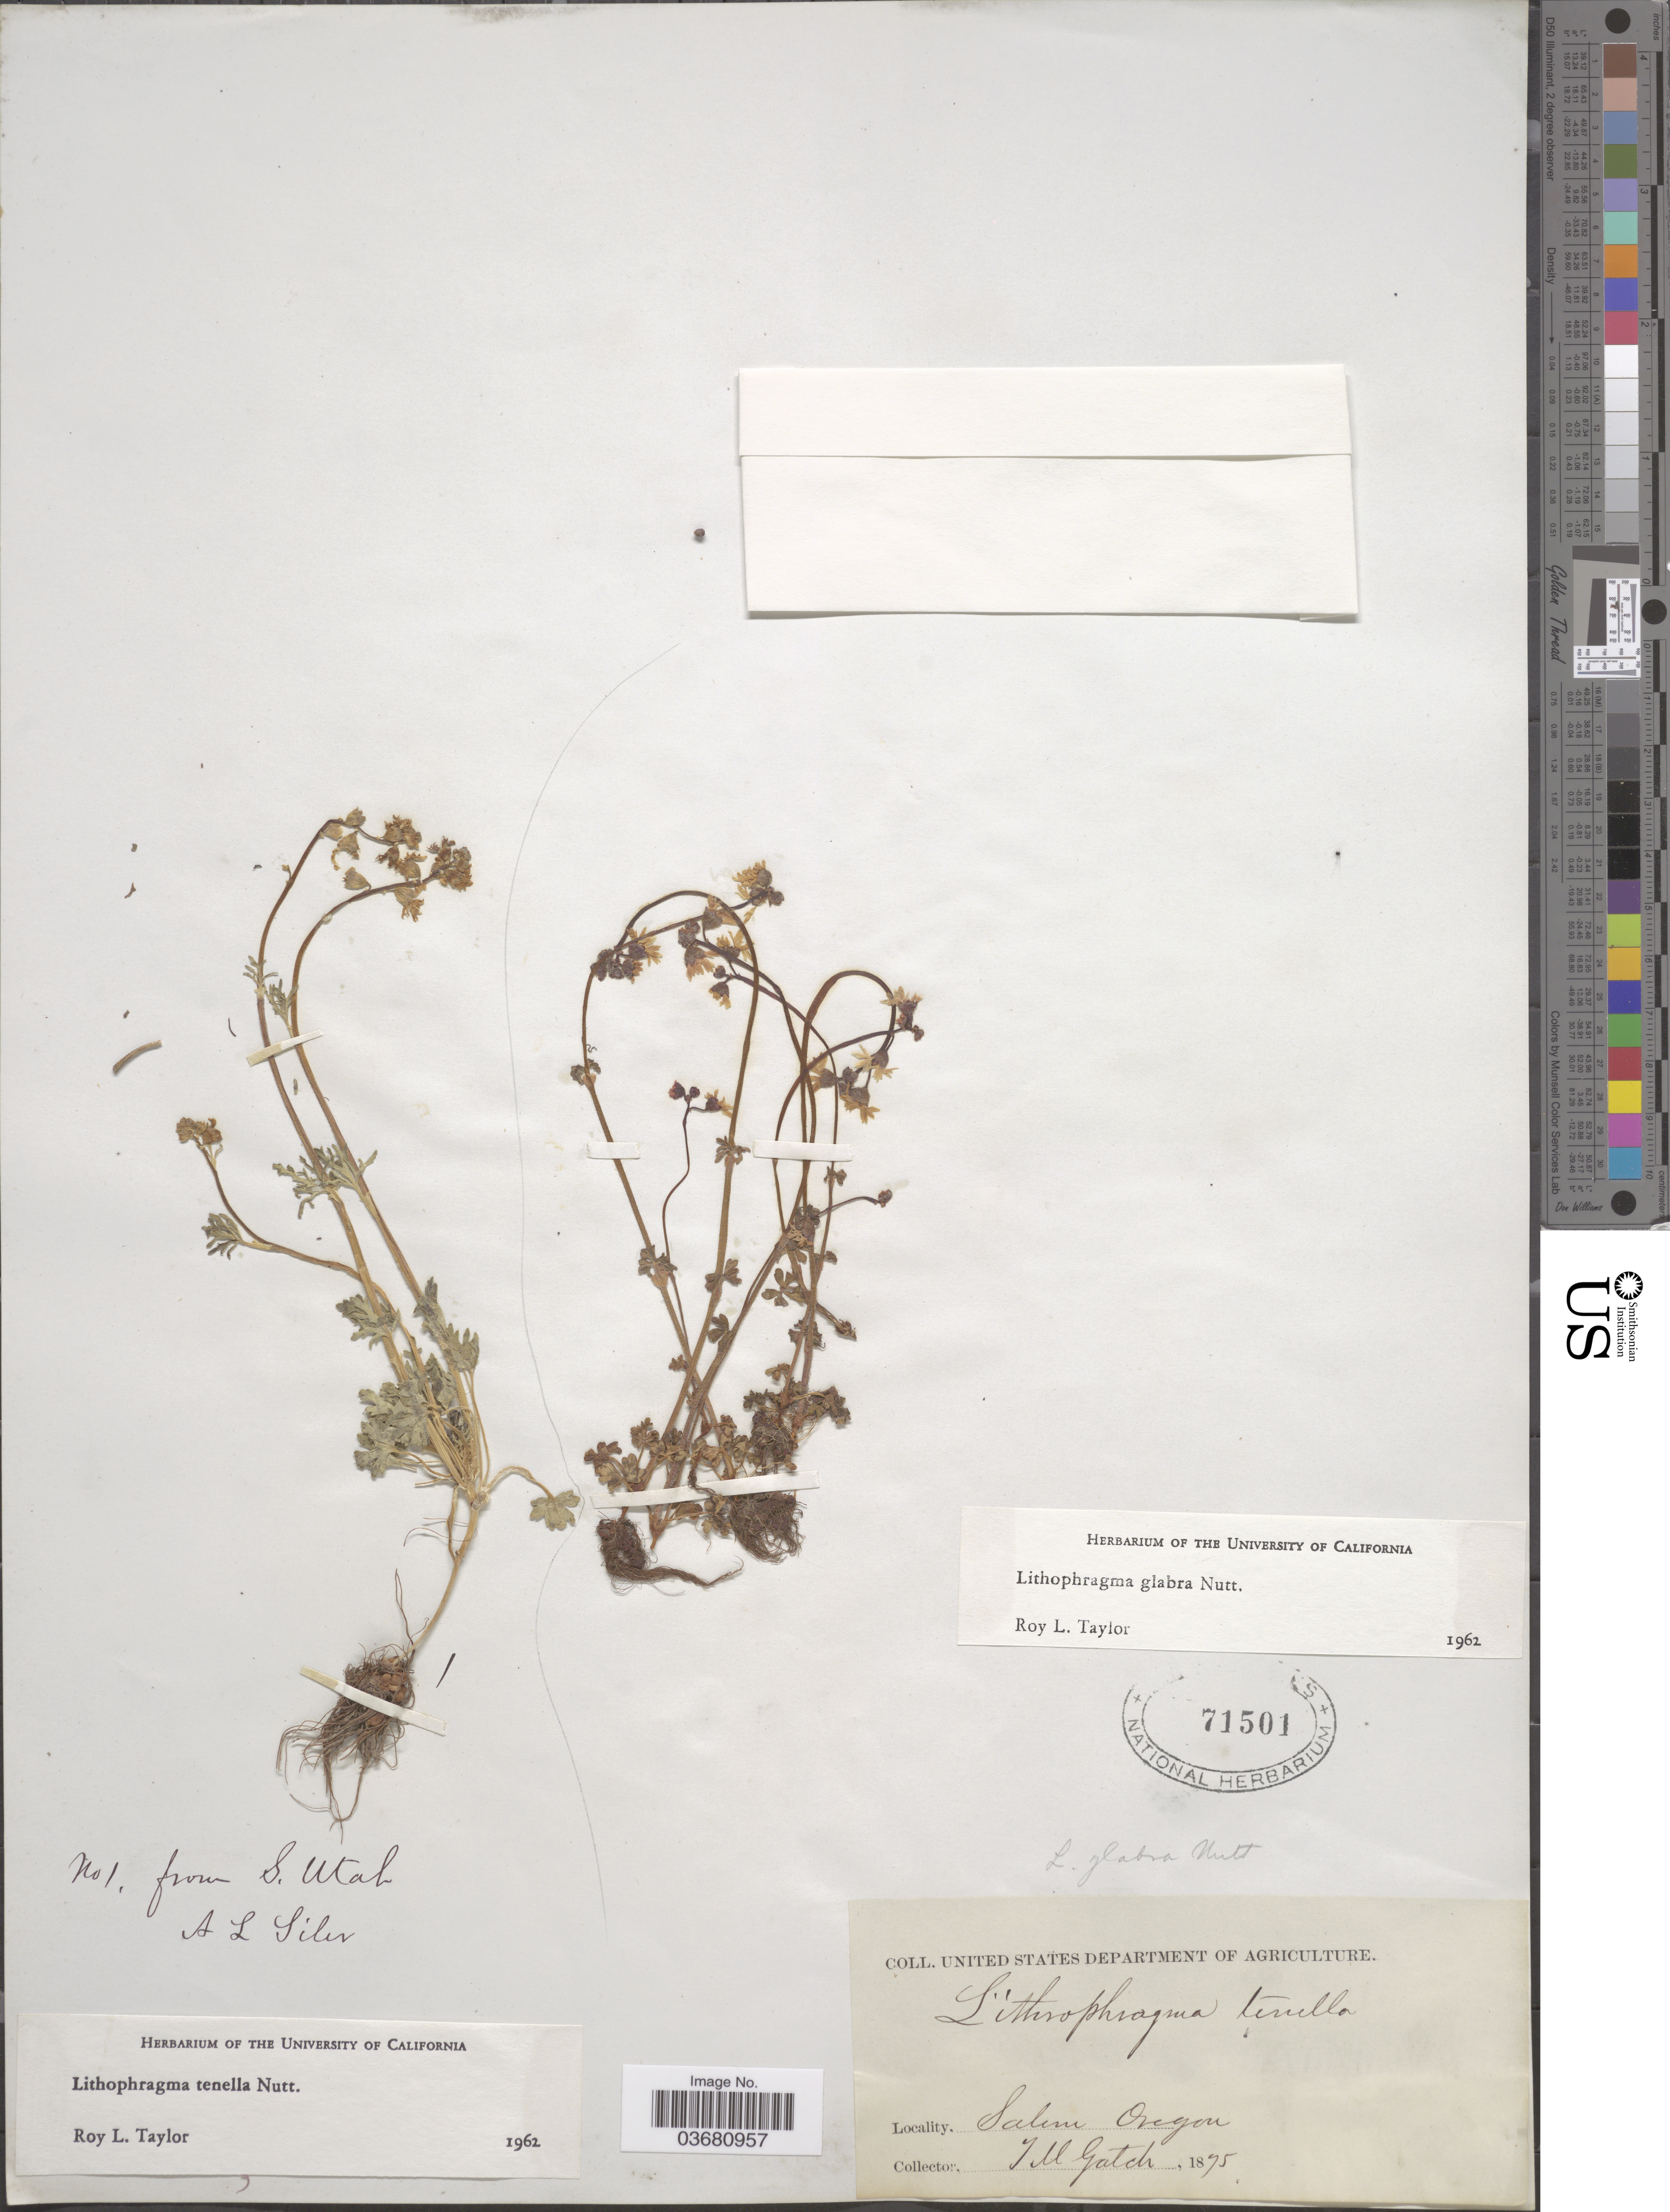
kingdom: Plantae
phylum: Tracheophyta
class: Magnoliopsida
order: Saxifragales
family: Saxifragaceae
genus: Lithophragma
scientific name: Lithophragma tenellum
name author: Nutt.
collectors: J. Gatch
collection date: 1875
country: United States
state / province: Oregon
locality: Salem.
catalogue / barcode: US 71501